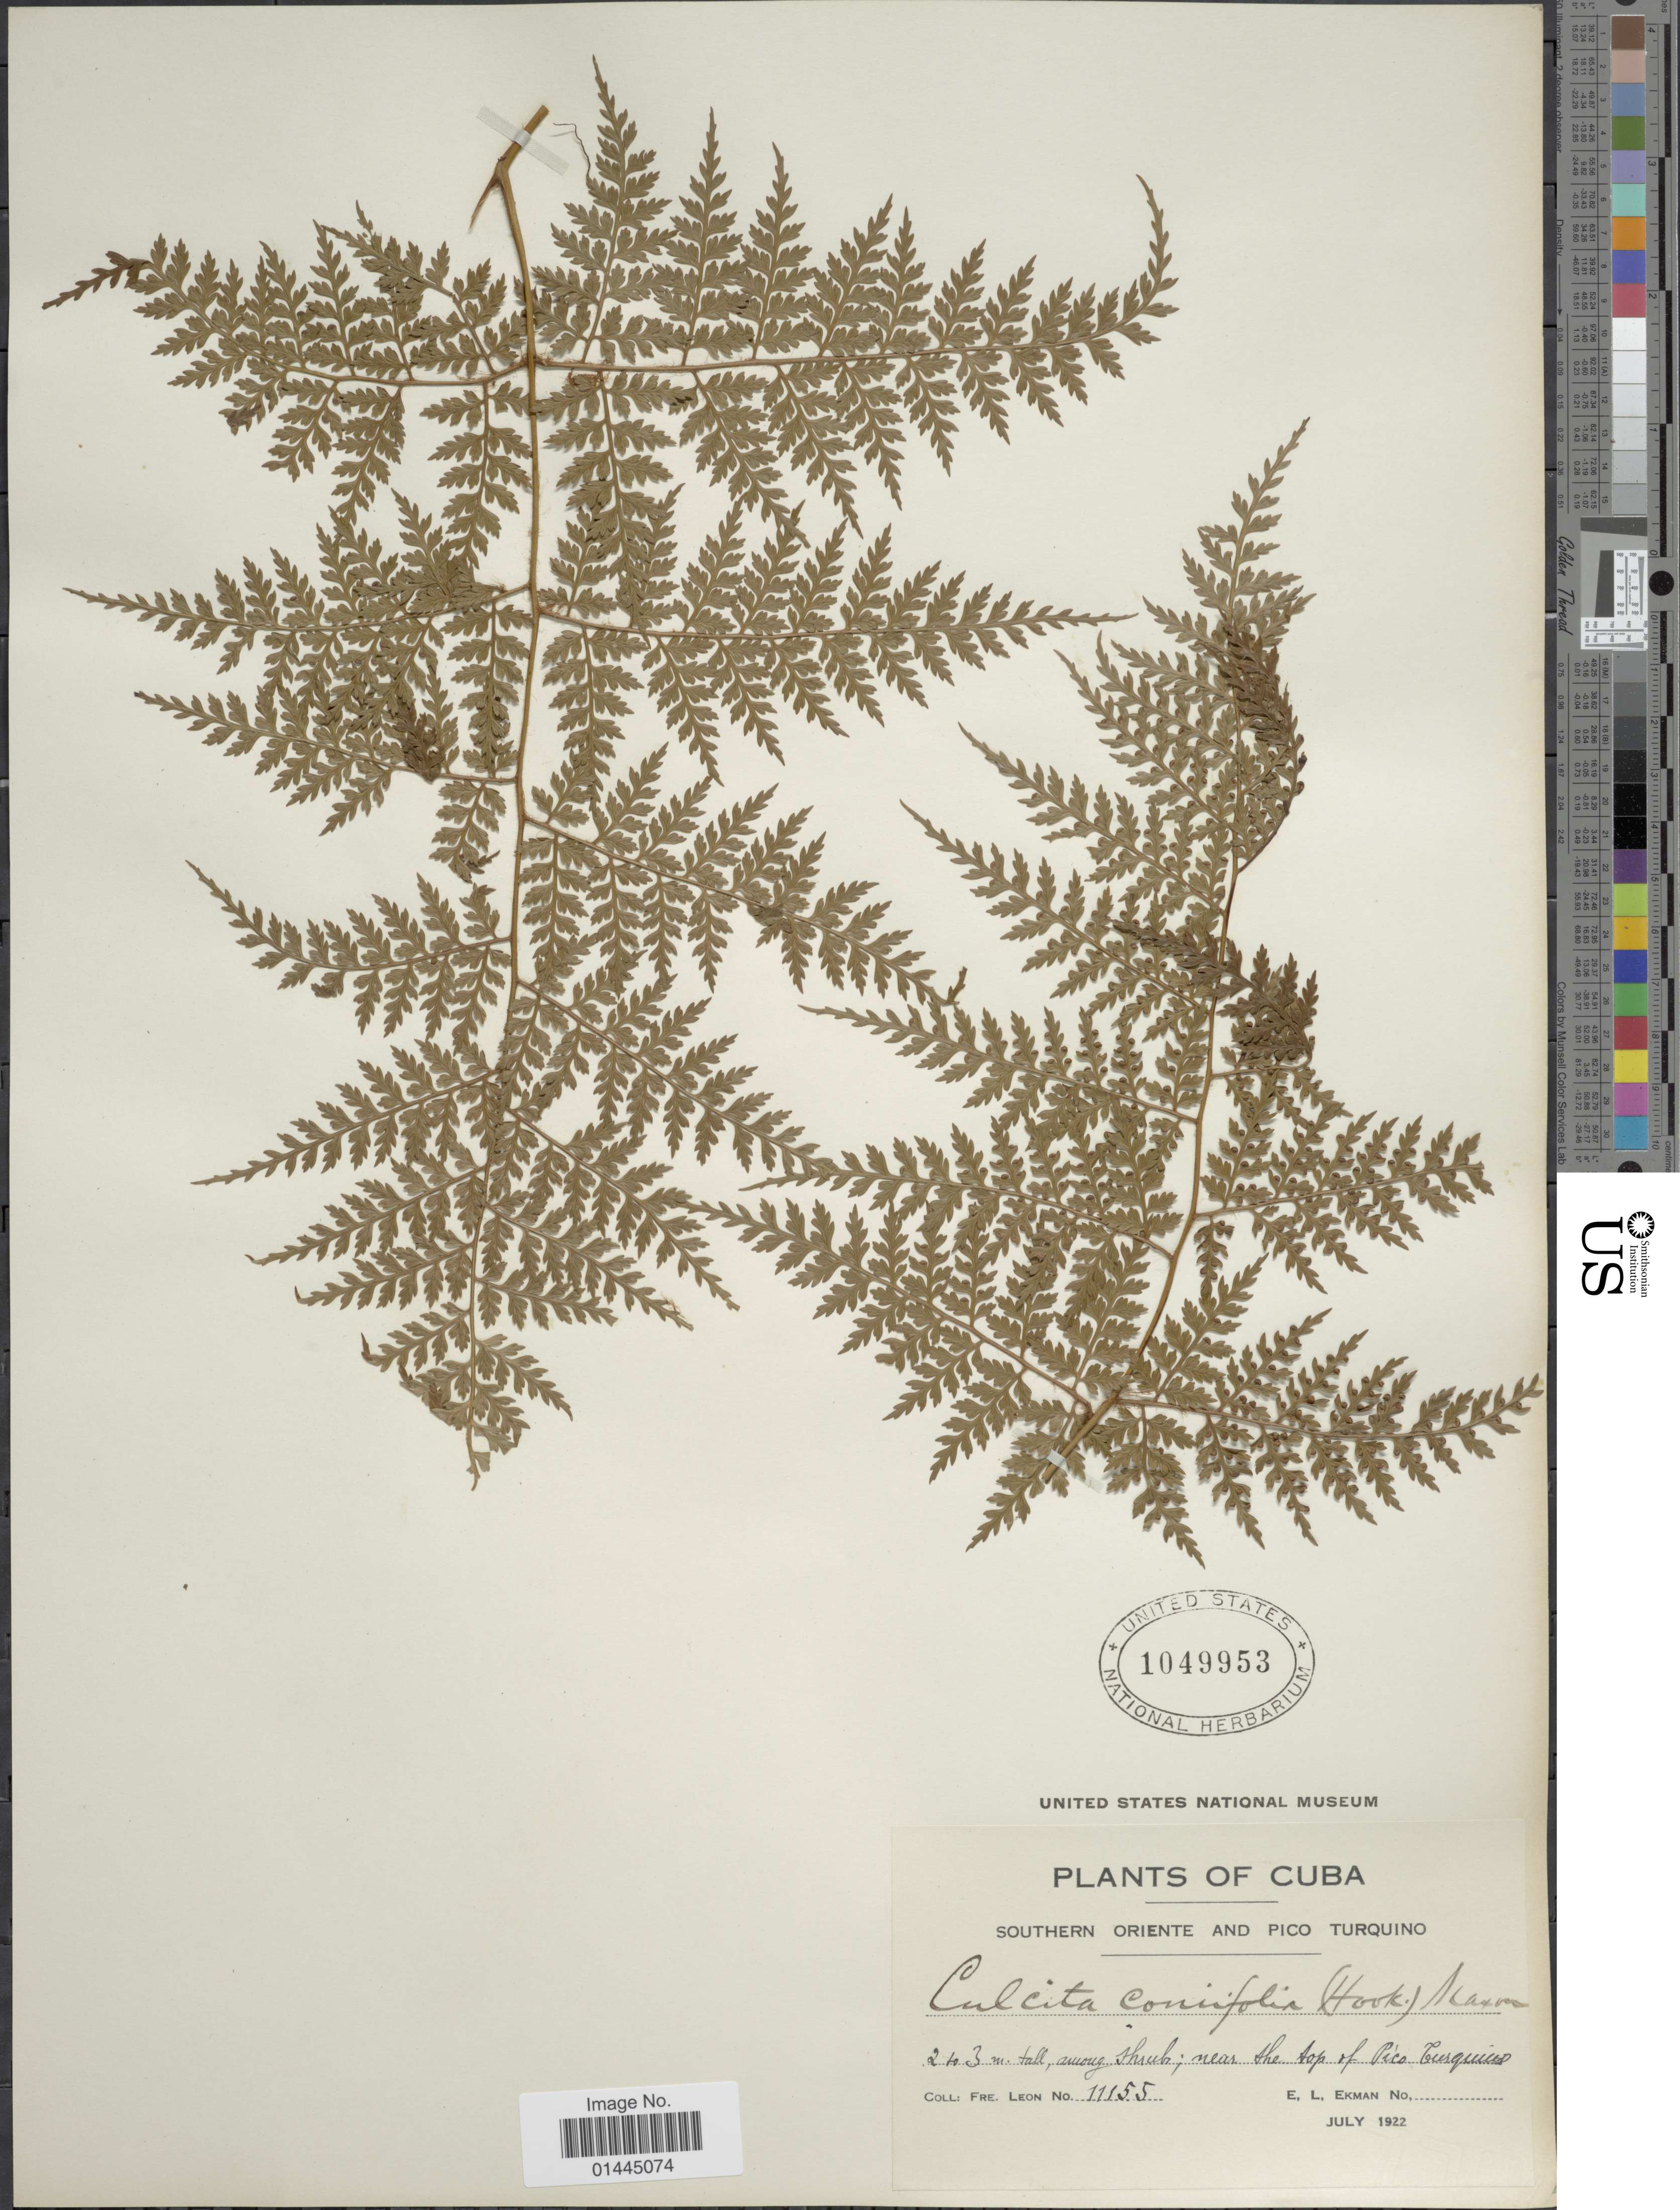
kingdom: Plantae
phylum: Tracheophyta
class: Polypodiopsida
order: Cyatheales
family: Culcitaceae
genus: Culcita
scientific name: Culcita coniifolia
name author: (Hook.) Maxon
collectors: Bro. León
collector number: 11155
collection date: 1922-07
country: Cuba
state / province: Oriente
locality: Southern Oriente and Pico Turquino, near the top of Pico Turquino.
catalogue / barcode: US 1049953